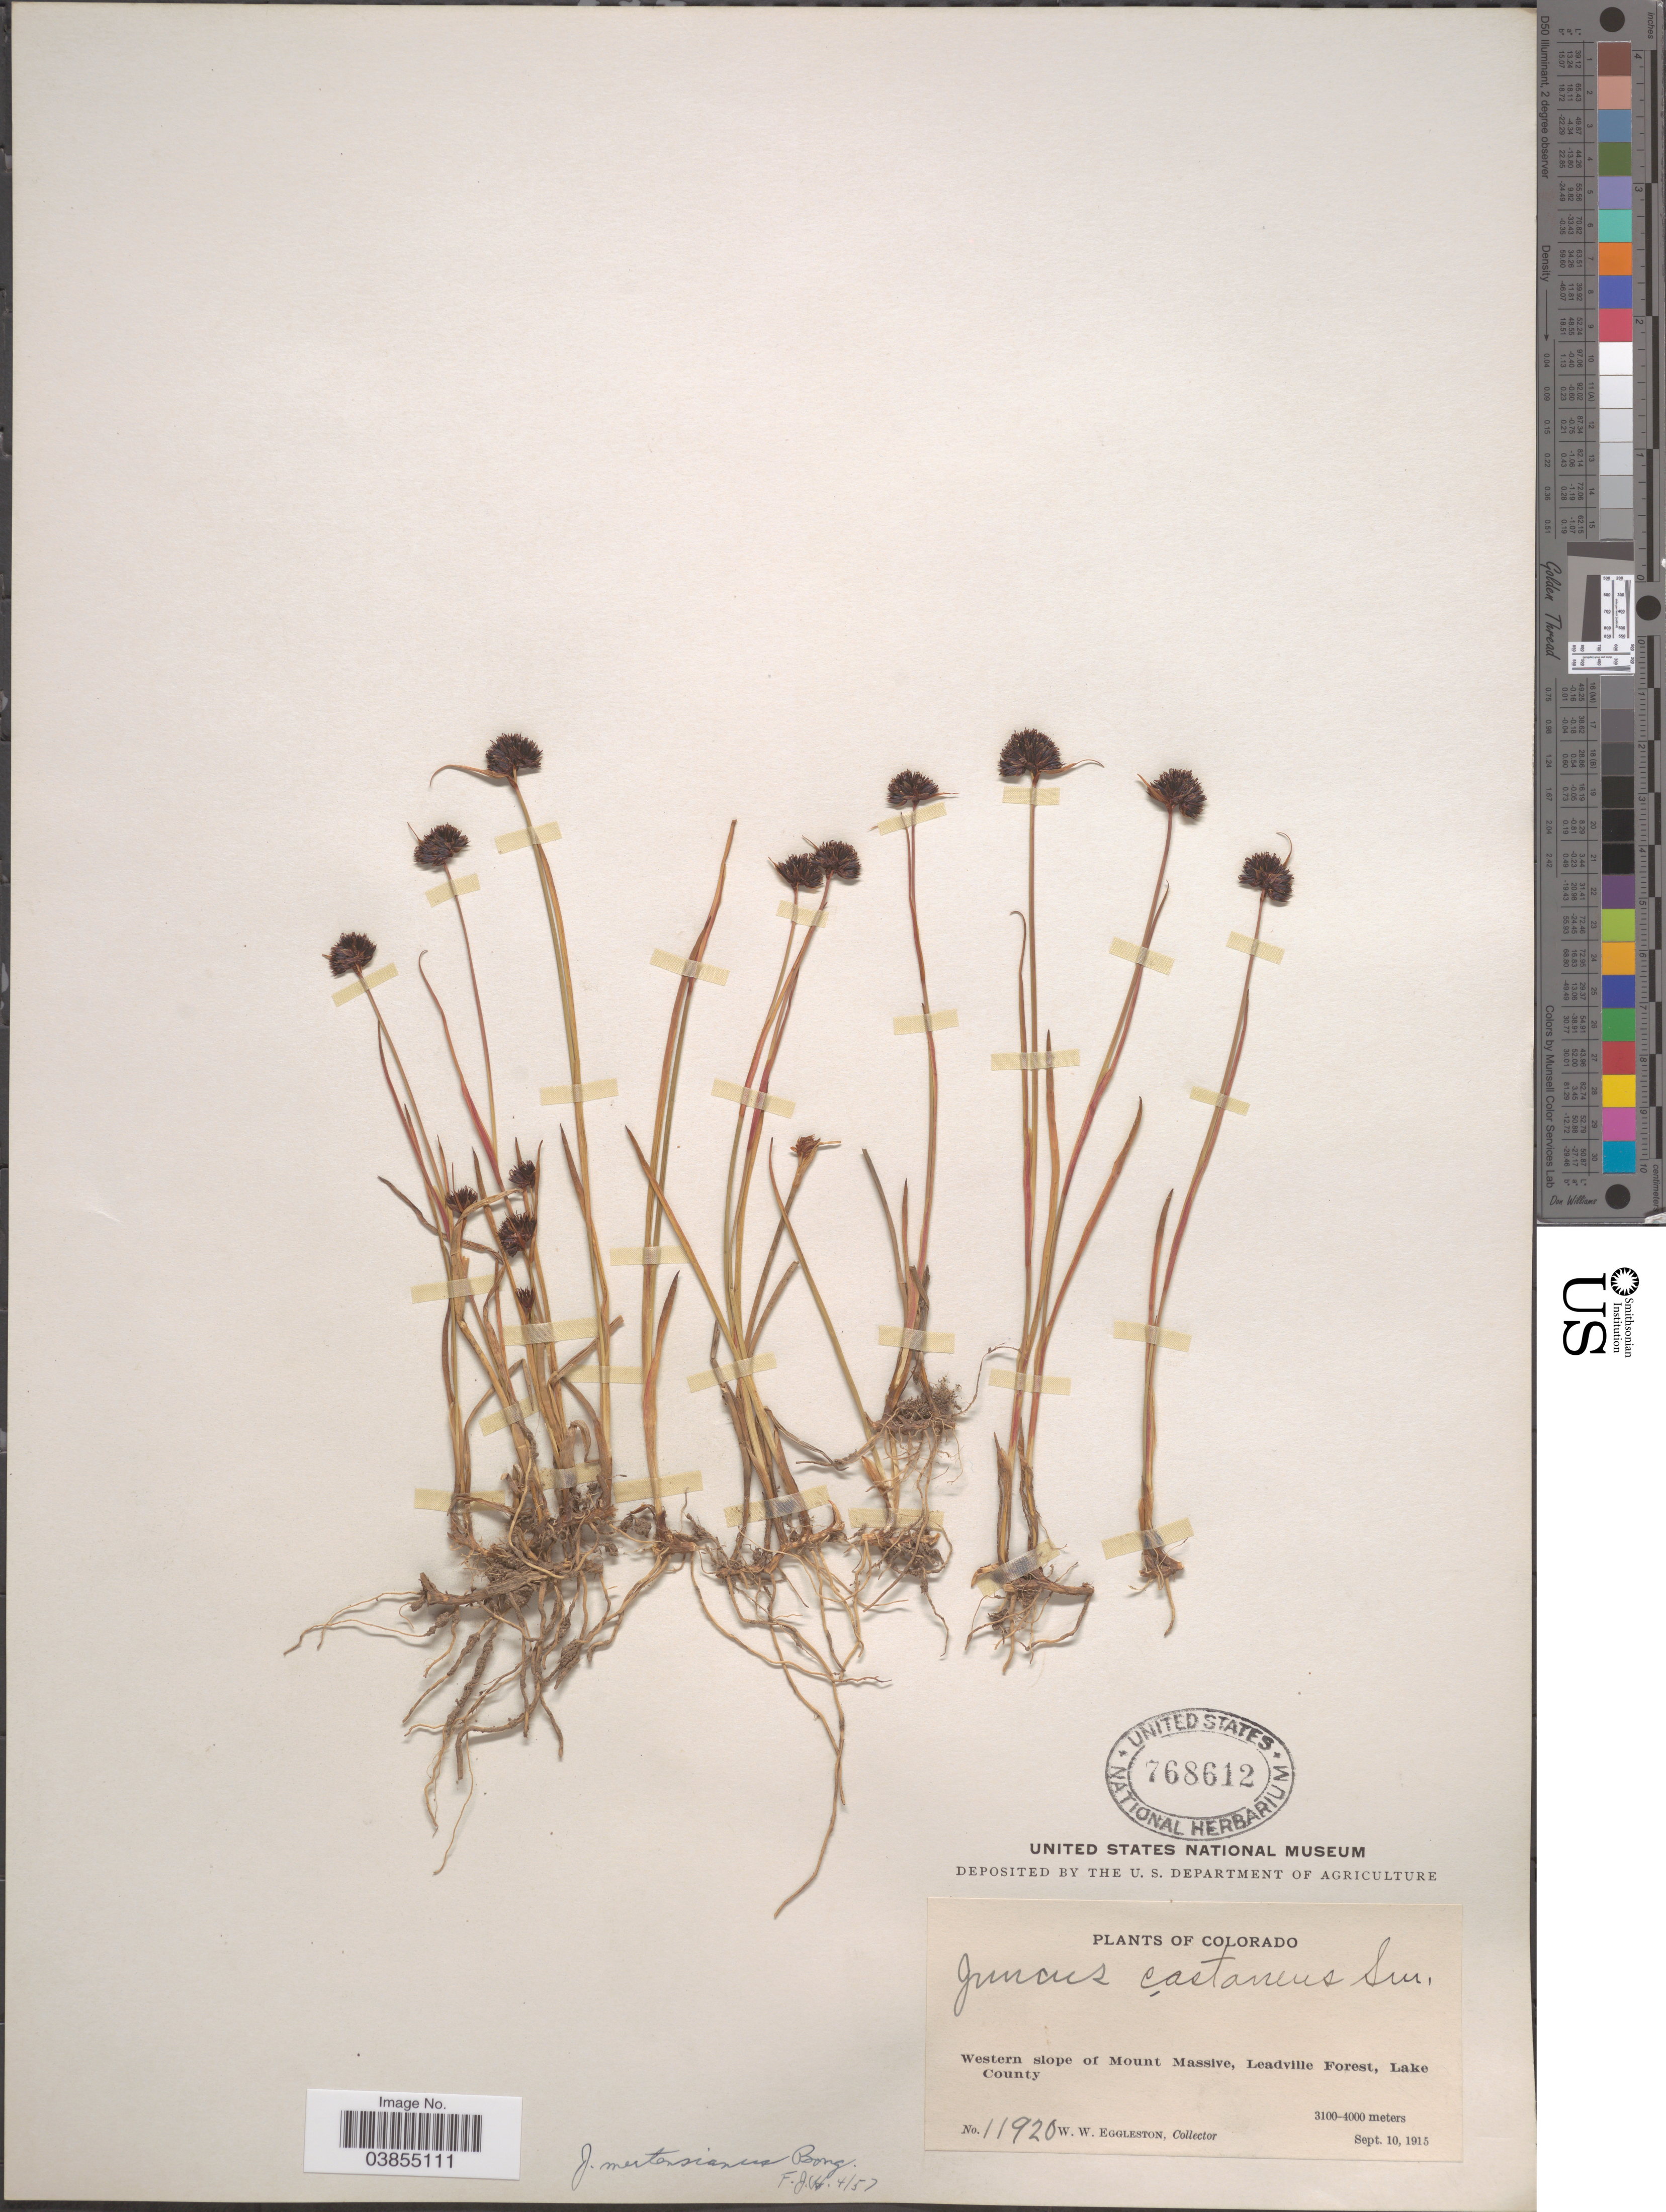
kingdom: Plantae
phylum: Tracheophyta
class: Liliopsida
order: Poales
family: Juncaceae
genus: Juncus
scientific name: Juncus mertensianus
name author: Bong.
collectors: W. W. Eggleston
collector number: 11920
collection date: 1915-09-10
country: United States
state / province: Colorado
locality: Western slope of Mount Massive, Leadville Forest, Lake County.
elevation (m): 3100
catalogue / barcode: US 768612